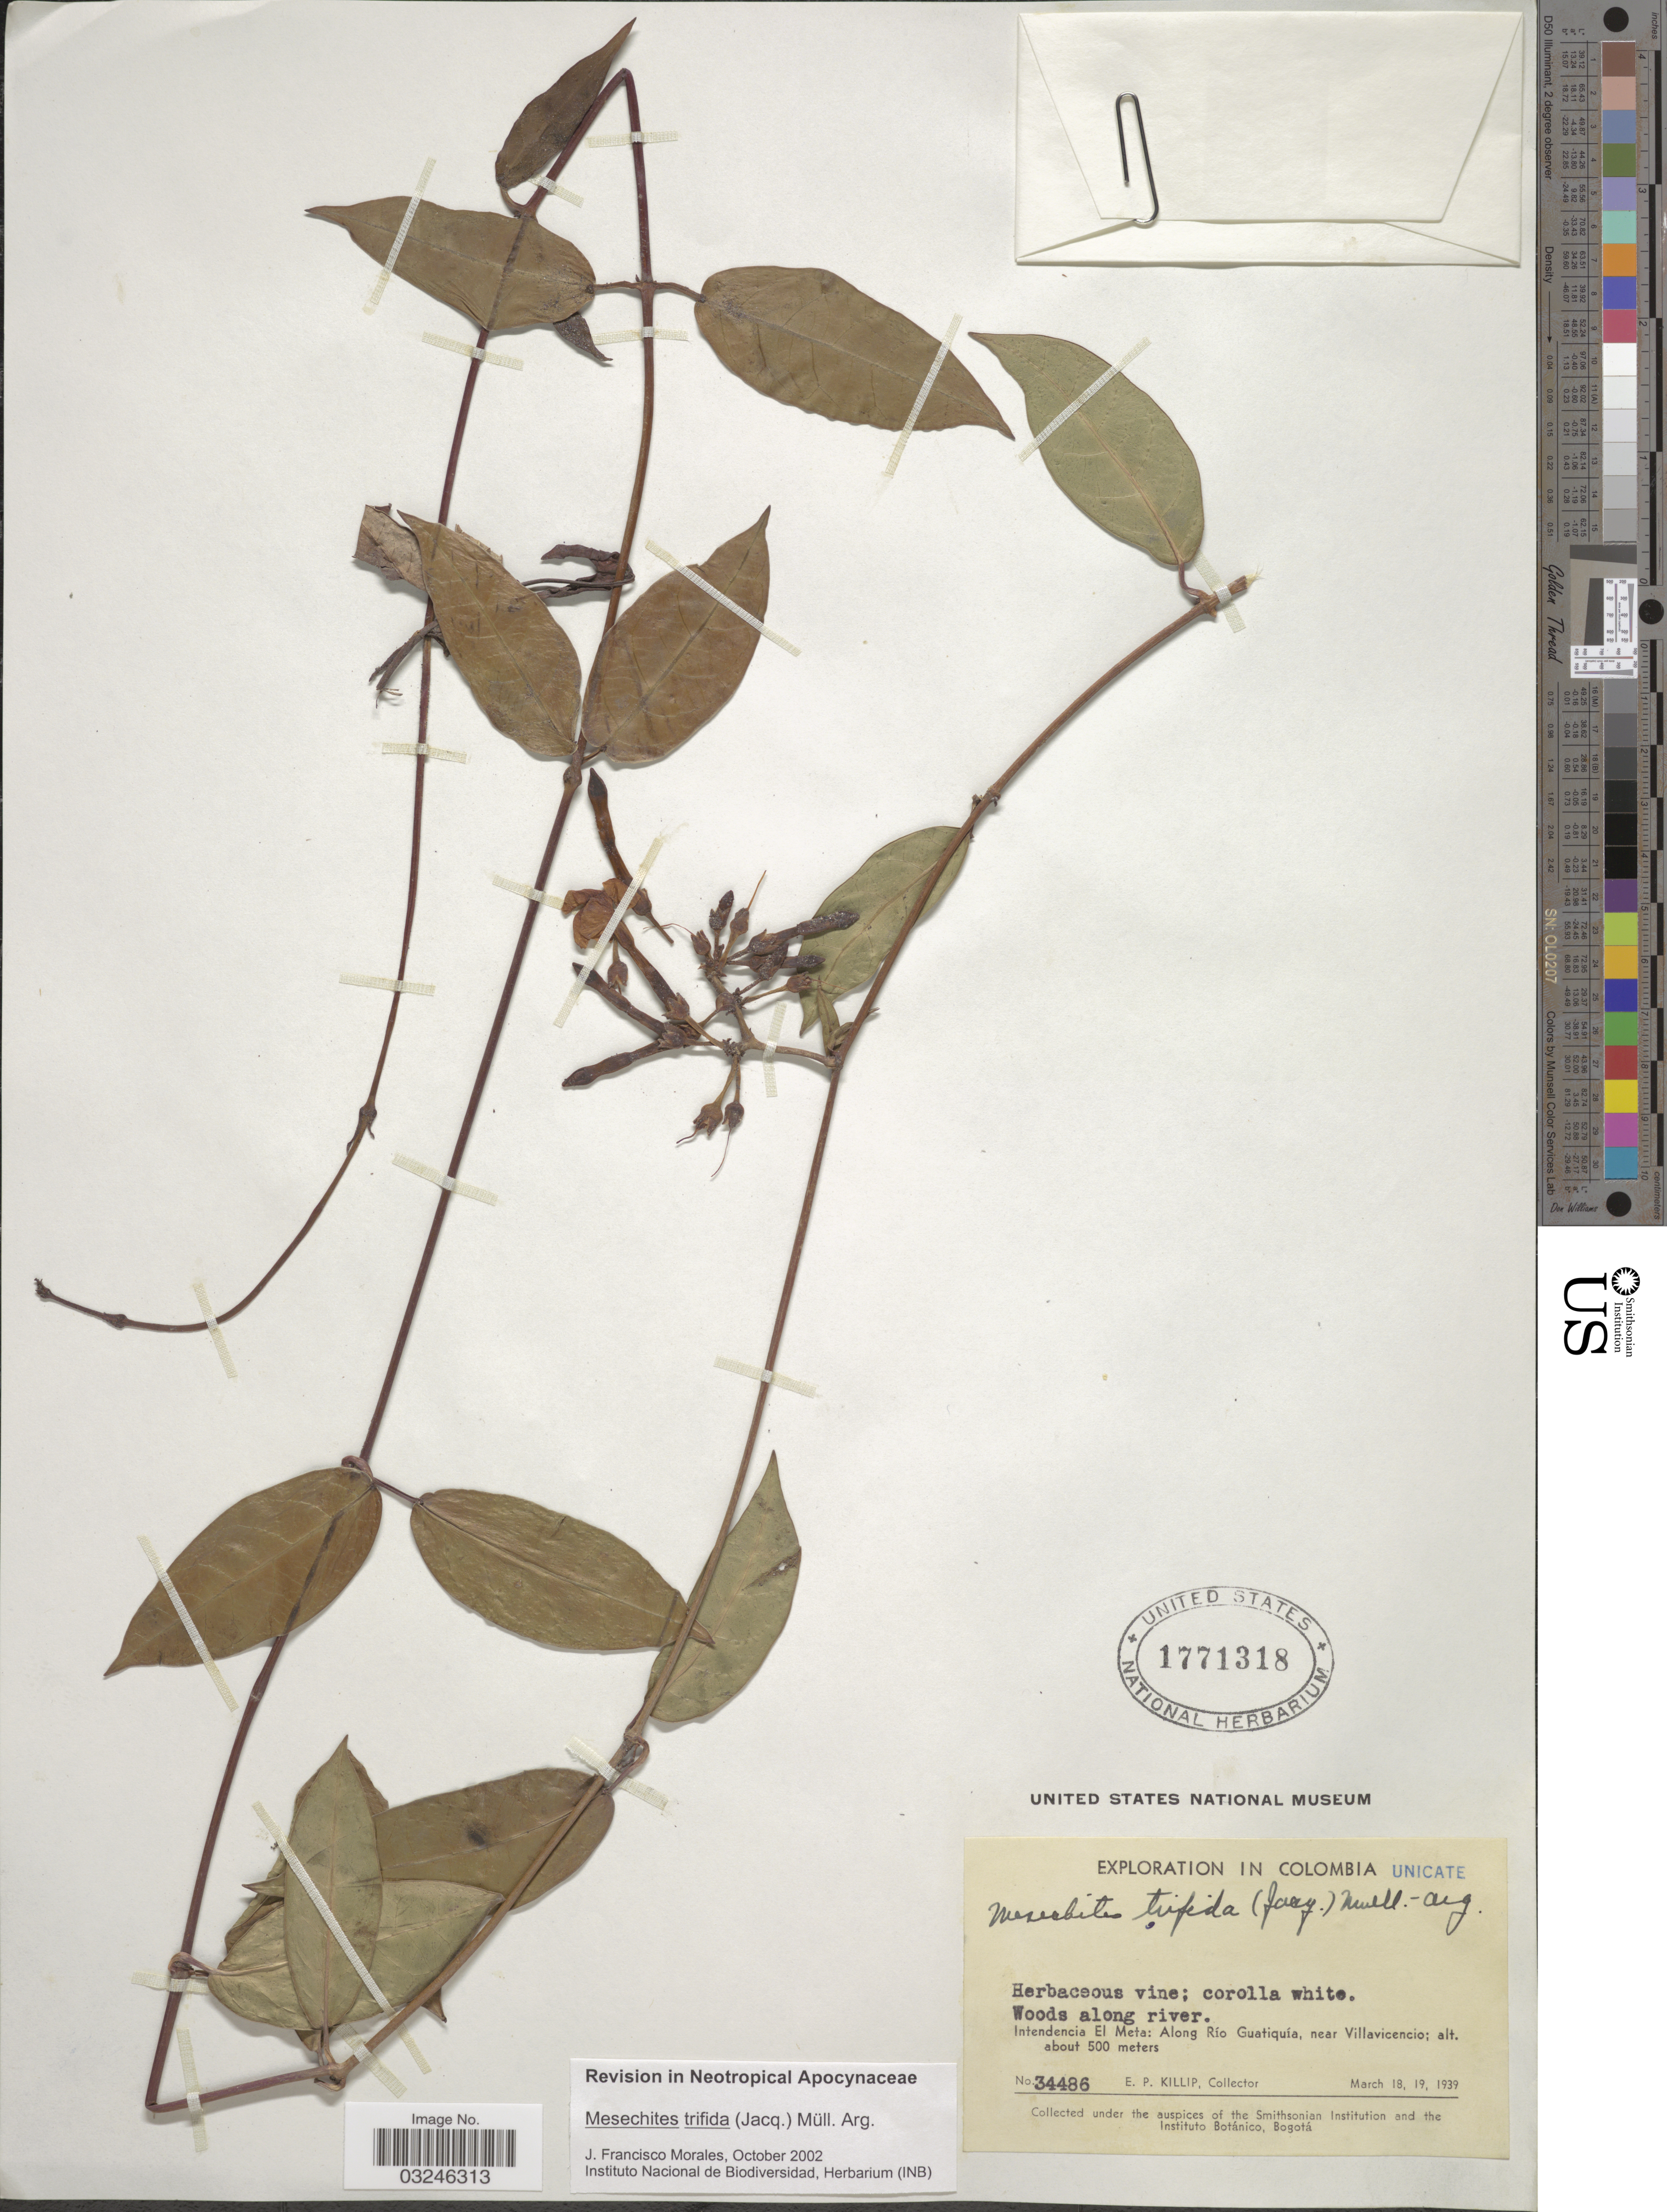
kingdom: Plantae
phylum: Tracheophyta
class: Magnoliopsida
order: Gentianales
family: Apocynaceae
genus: Mesechites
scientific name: Mesechites trifidus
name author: (Jacq.) Müll. Arg.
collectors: E. P. Killip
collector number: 34486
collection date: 1939-03-18/1939-03-19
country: Colombia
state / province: Meta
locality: Intendencia El Meta: Along Río Guatiquía, near Villavicencio.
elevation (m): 500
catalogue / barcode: US 1771318